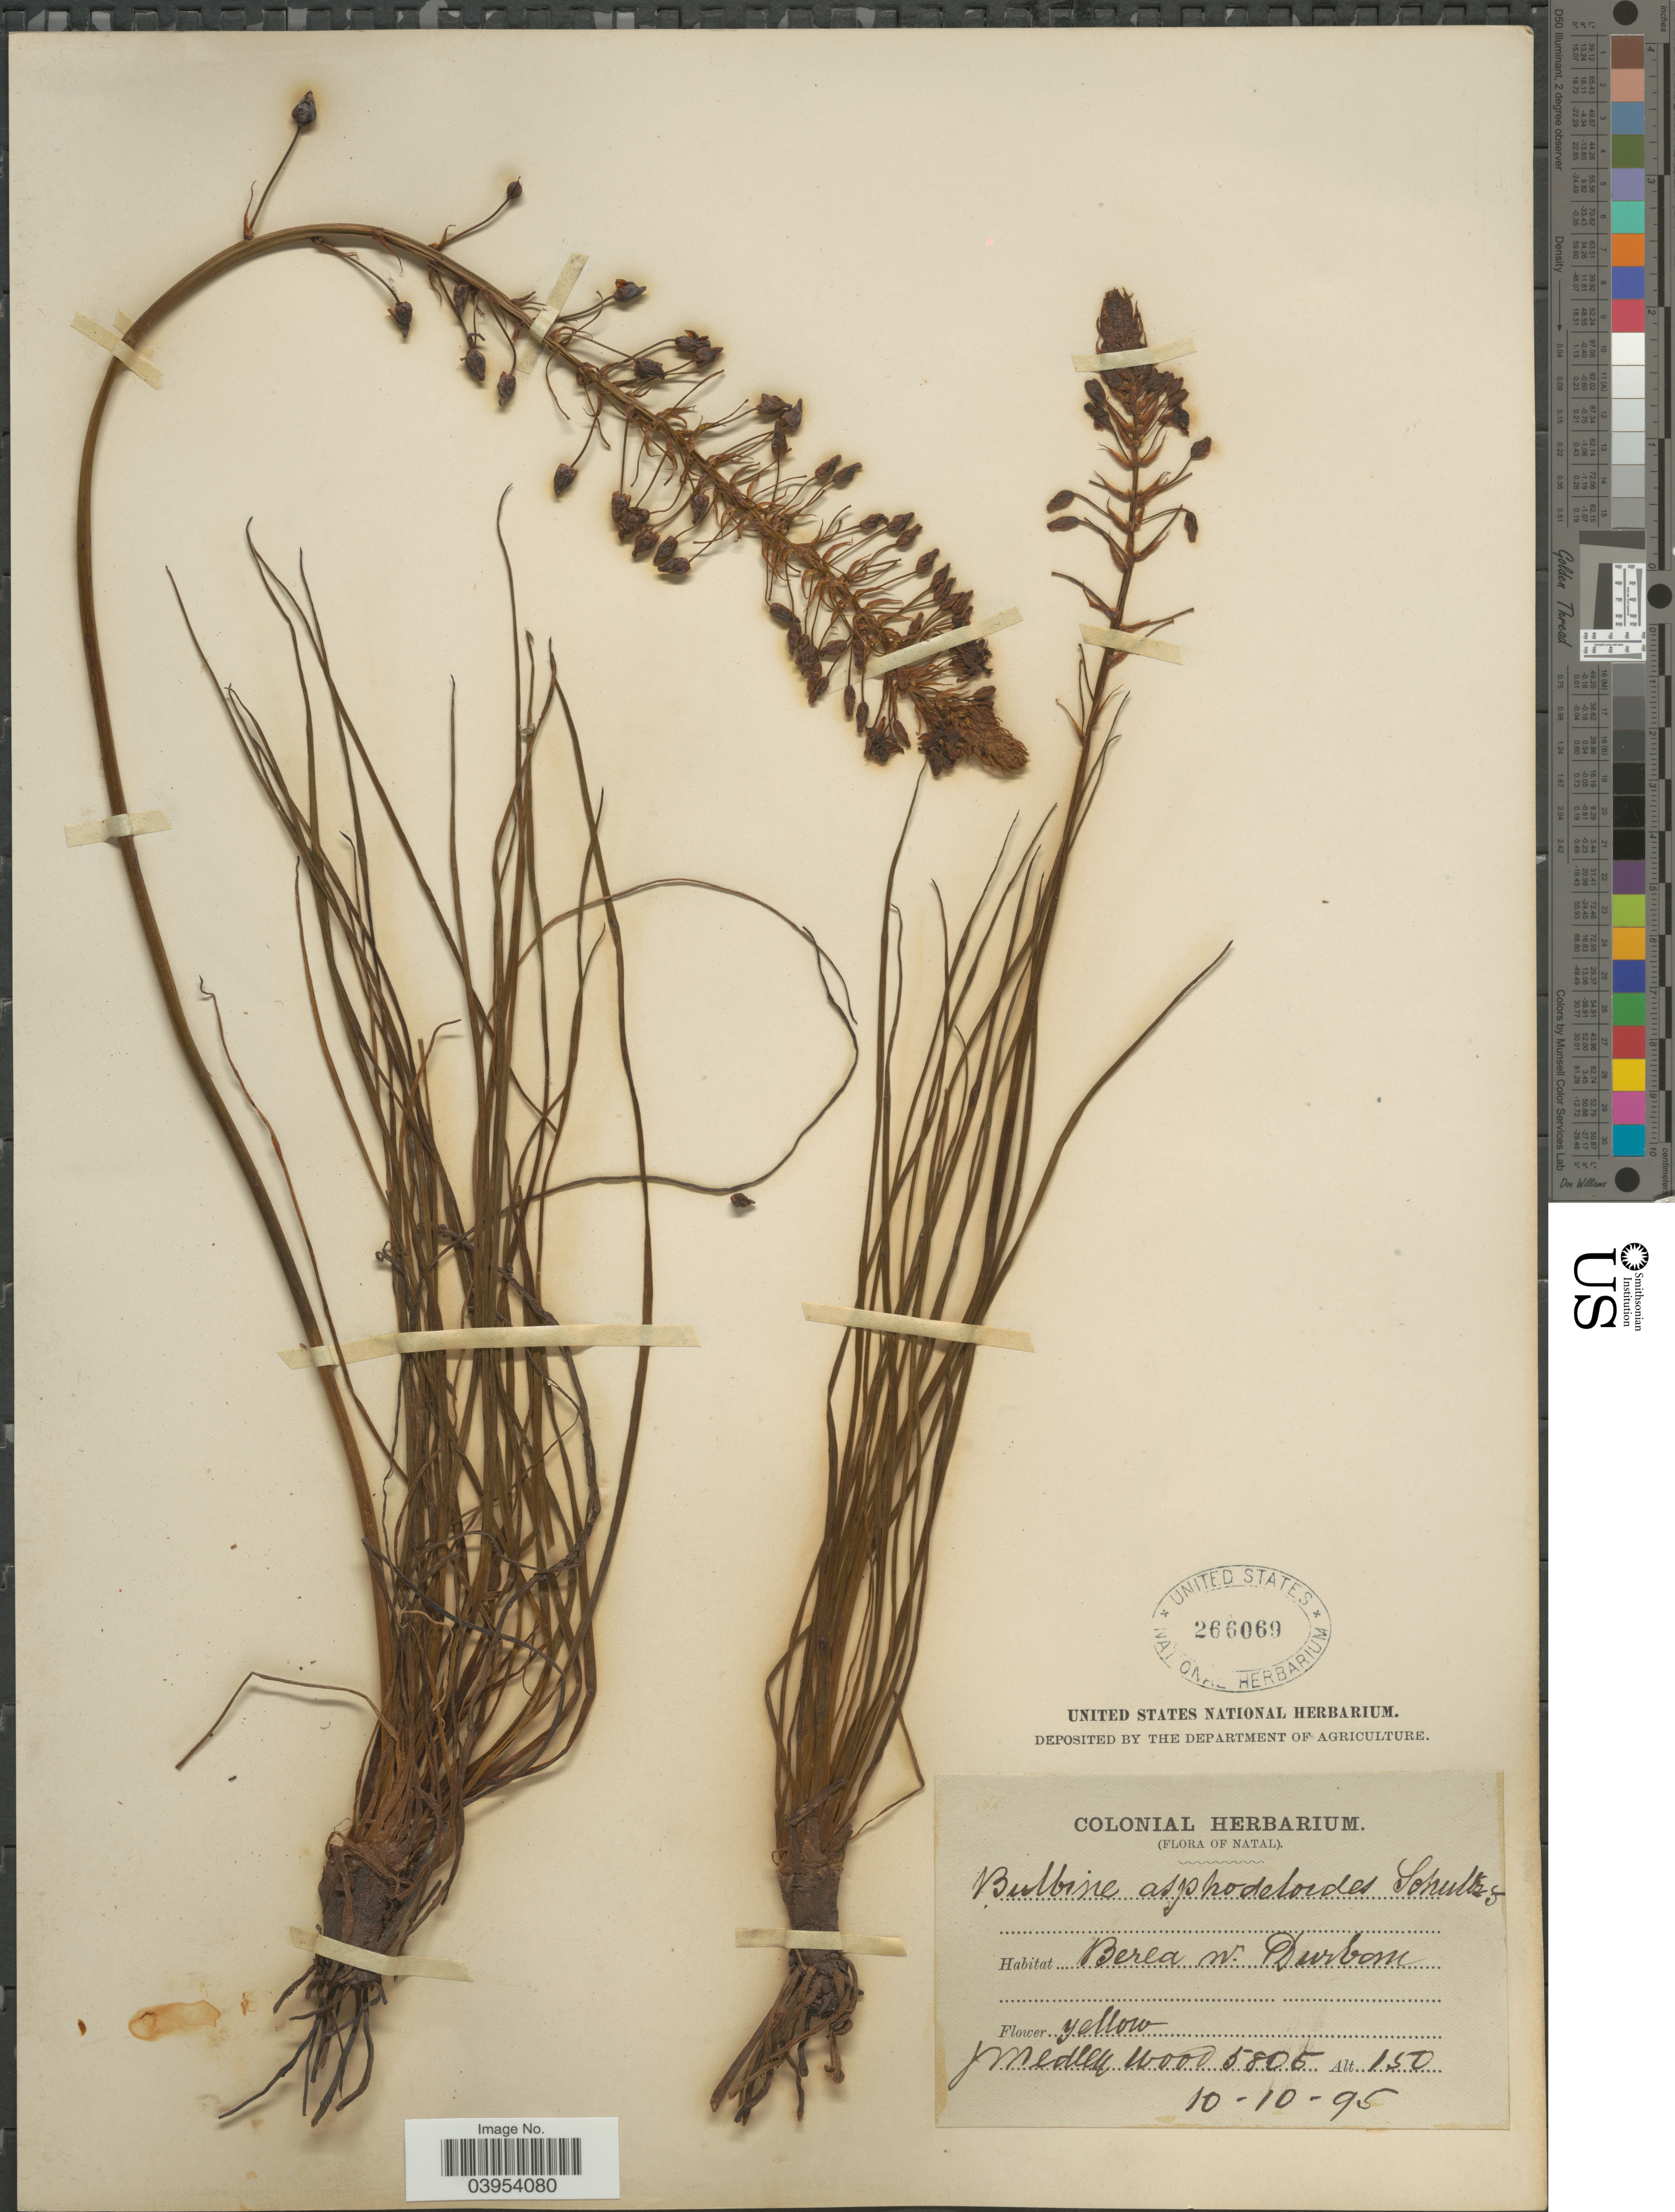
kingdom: Plantae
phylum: Tracheophyta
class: Liliopsida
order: Asparagales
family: Asphodelaceae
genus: Bulbine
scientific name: Bulbine asphodeloides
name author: (L.) Spreng.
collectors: J. Medley Wood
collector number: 5805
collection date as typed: Transcribed d/m/y: 10/10/95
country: South Africa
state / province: KwaZulu-Natal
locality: Natal. Berea ad Durban.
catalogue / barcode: US 266069